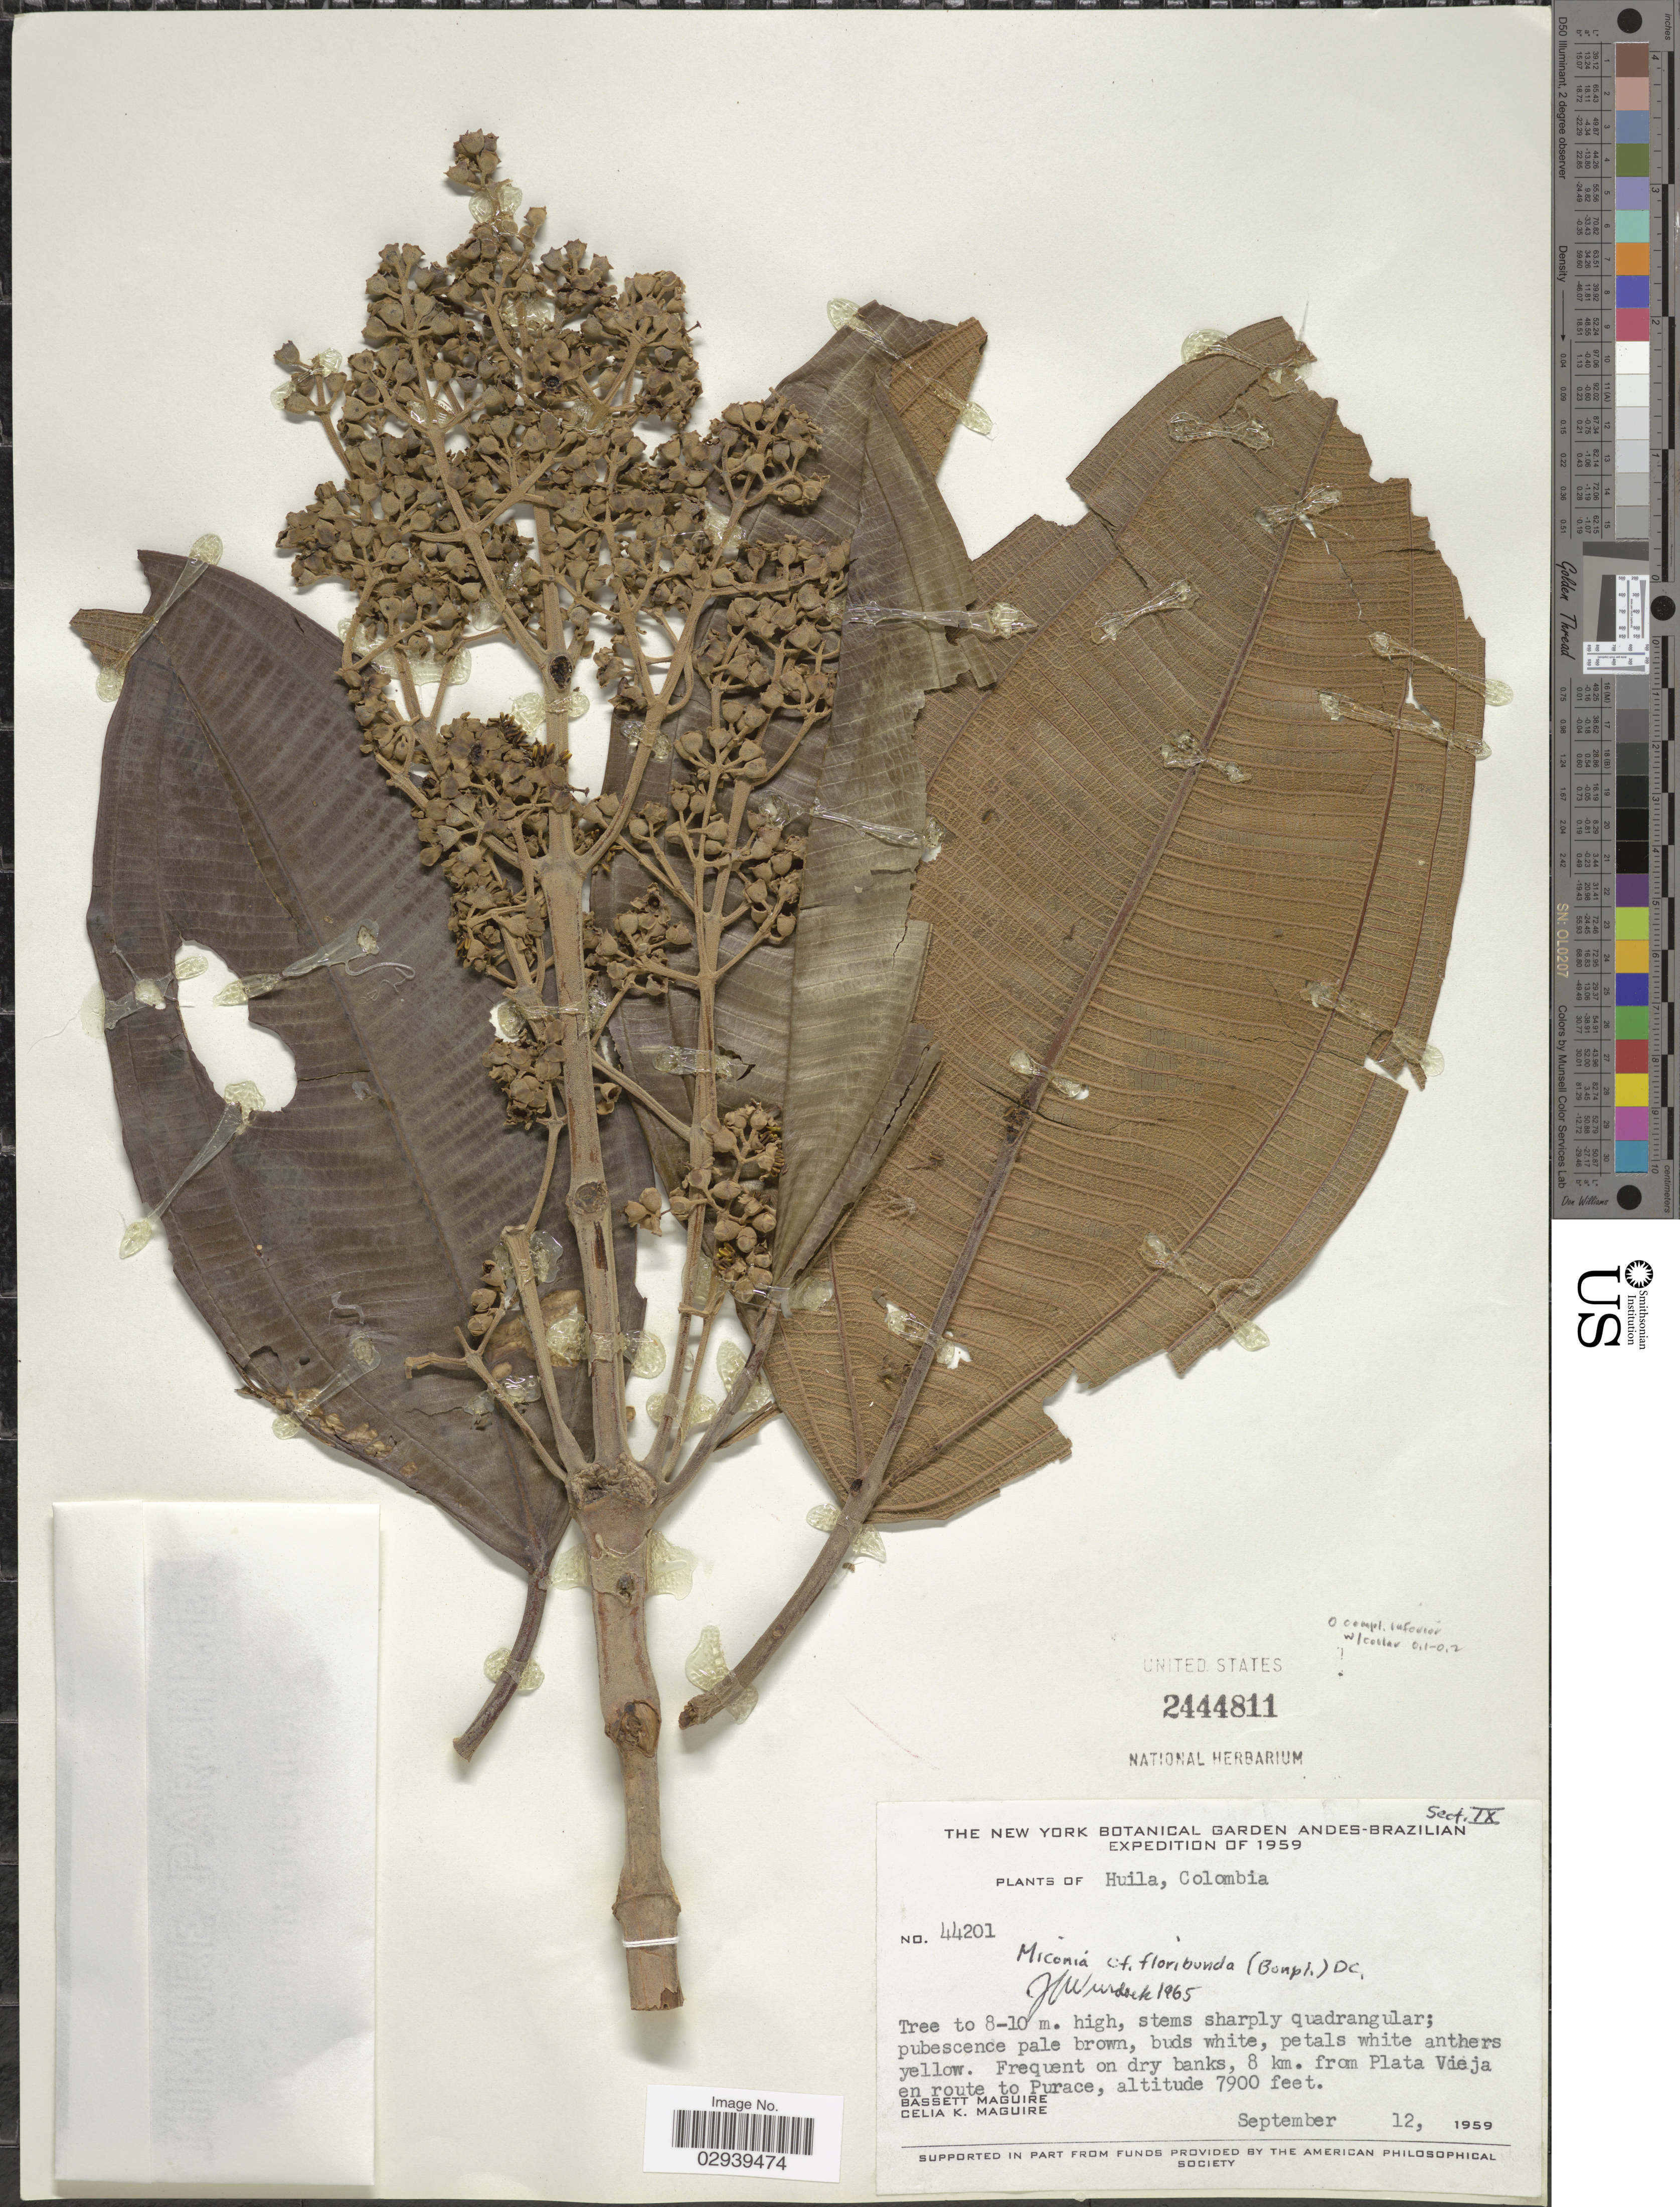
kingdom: Plantae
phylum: Tracheophyta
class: Magnoliopsida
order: Myrtales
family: Melastomataceae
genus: Miconia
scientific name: Miconia floribunda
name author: (Bonpl.) DC.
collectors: B. Maguire & C. K. Maguire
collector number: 44201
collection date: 1959-09-12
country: Colombia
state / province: Huila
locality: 8 km. from Plata Vieja en route to Purace.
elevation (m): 2408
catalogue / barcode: US 2444811